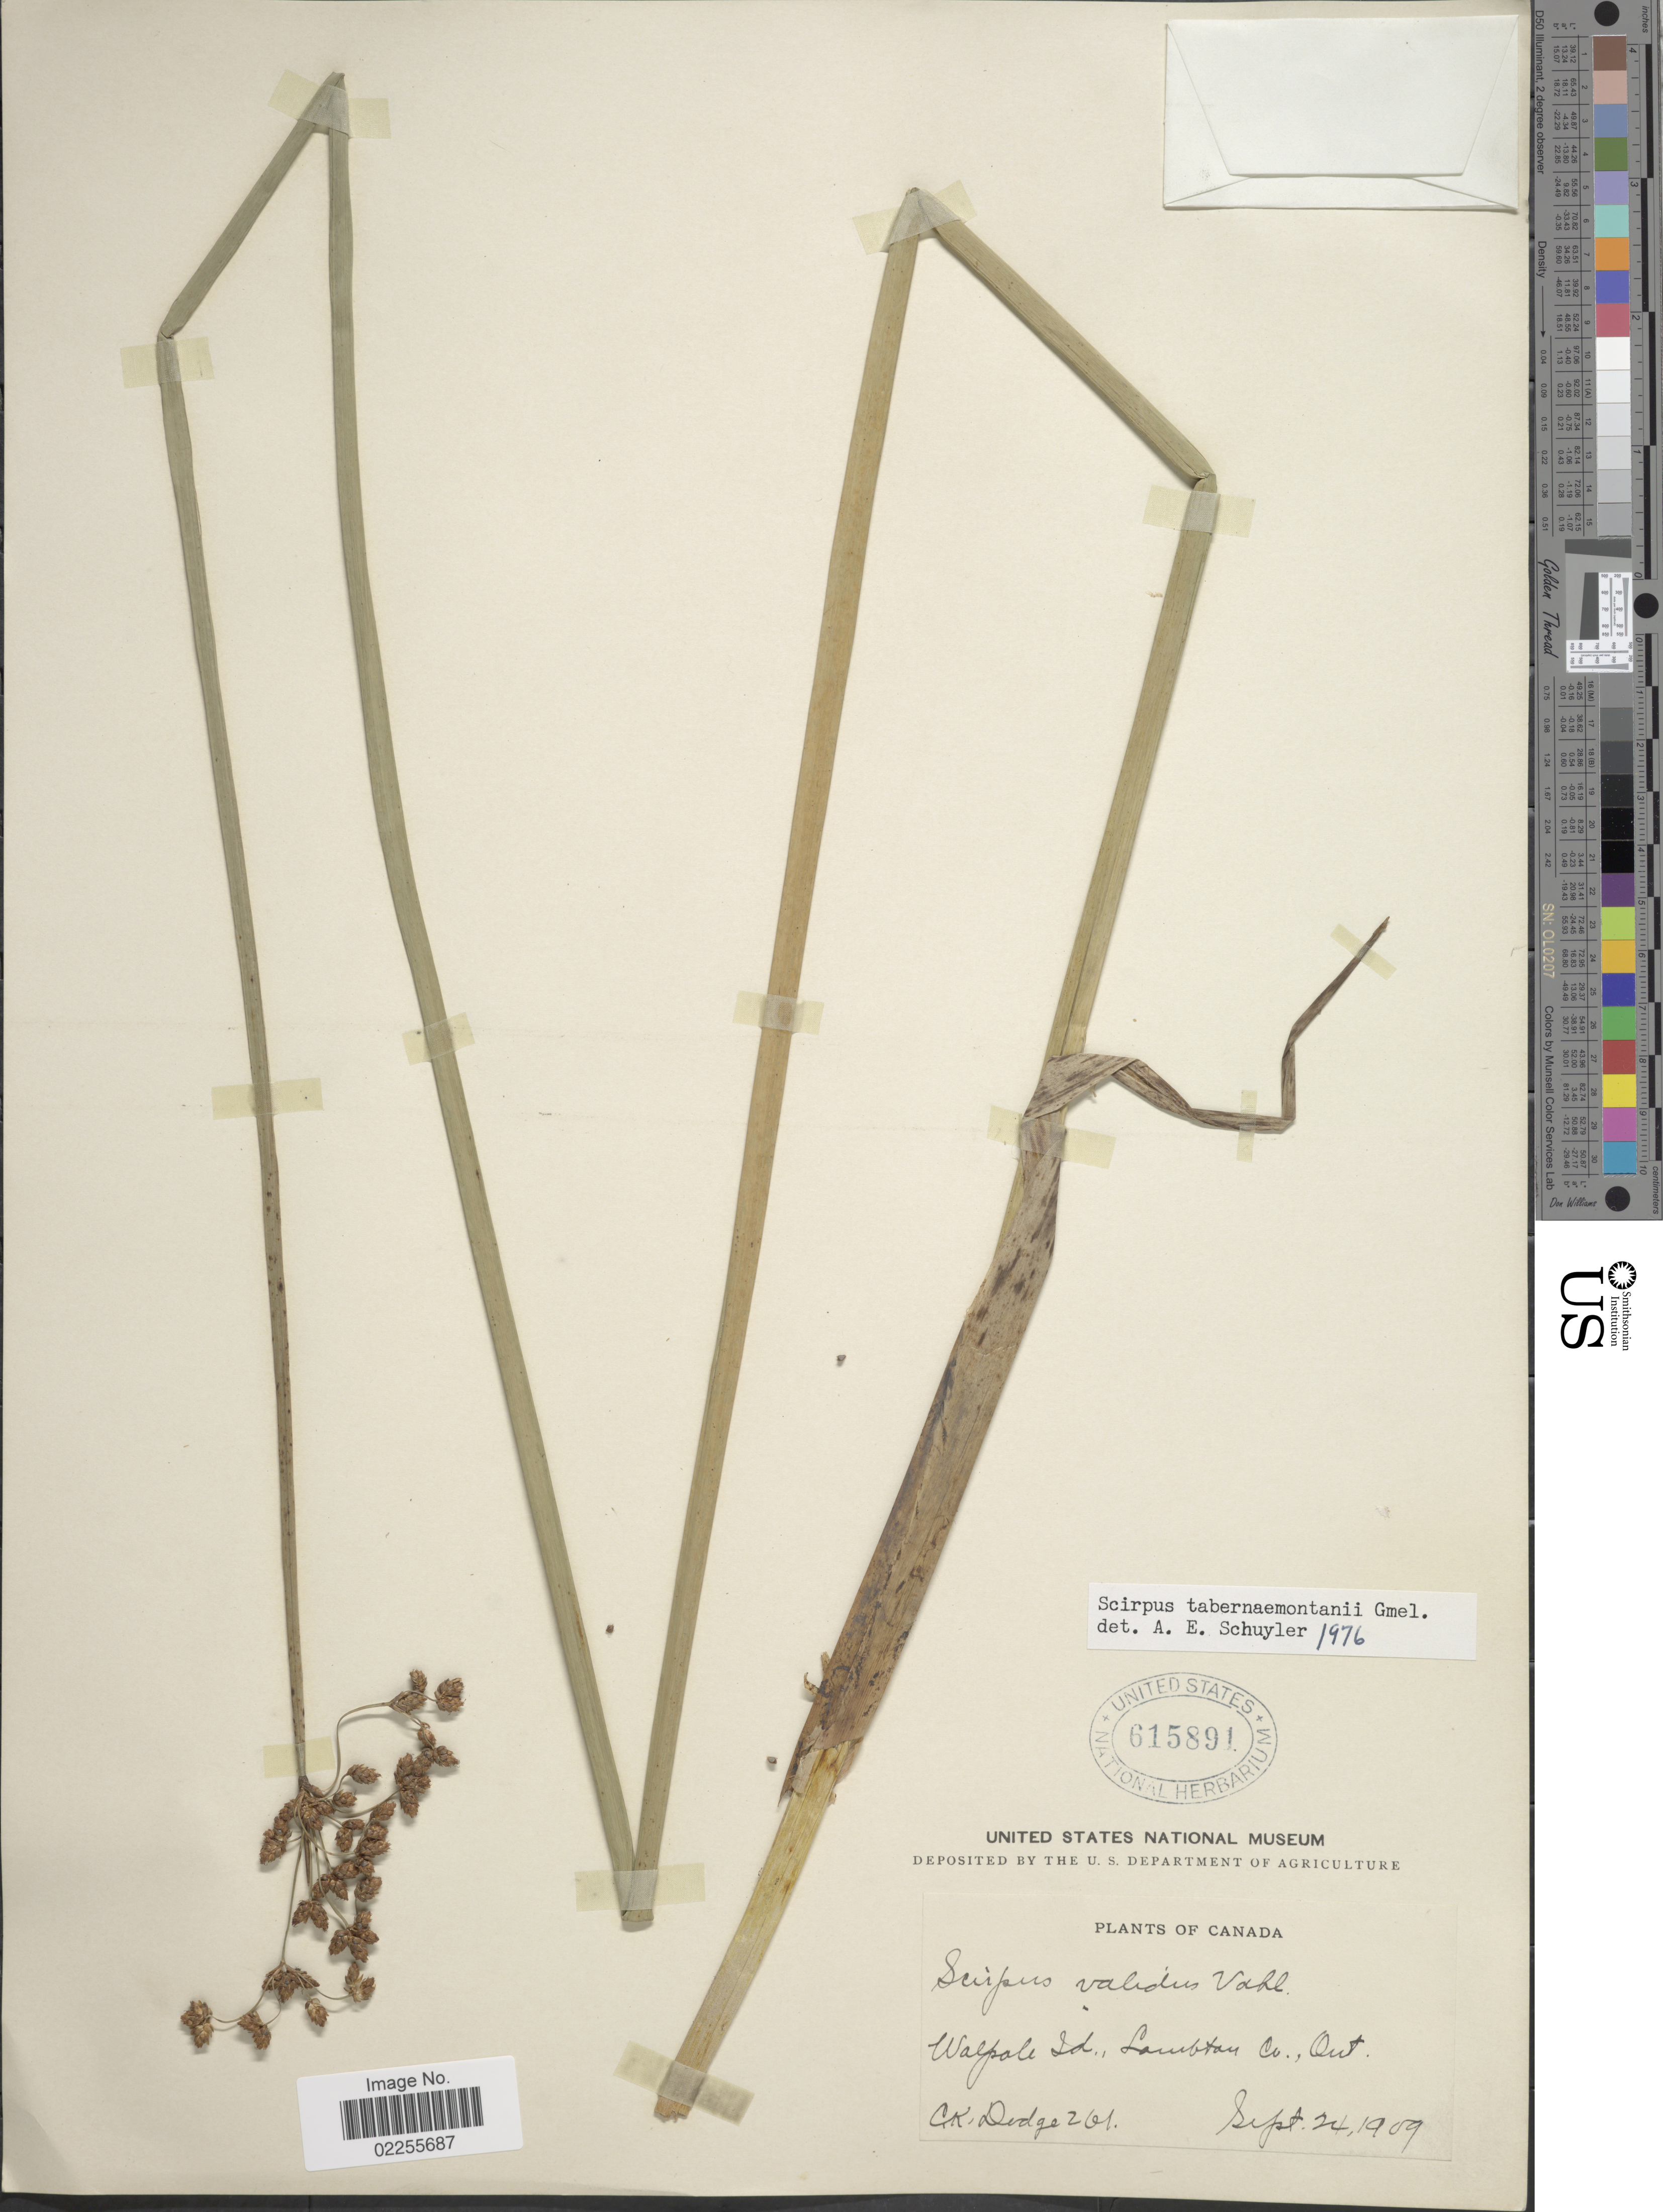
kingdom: Plantae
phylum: Tracheophyta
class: Liliopsida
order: Poales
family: Cyperaceae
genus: Schoenoplectus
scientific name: Schoenoplectus tabernaemontani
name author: (C.C. Gmel.) Palla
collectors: C. Dodge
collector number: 261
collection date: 1909-09-24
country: Canada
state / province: Ontario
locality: Walpole Id., Lambton Co.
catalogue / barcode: US 615891